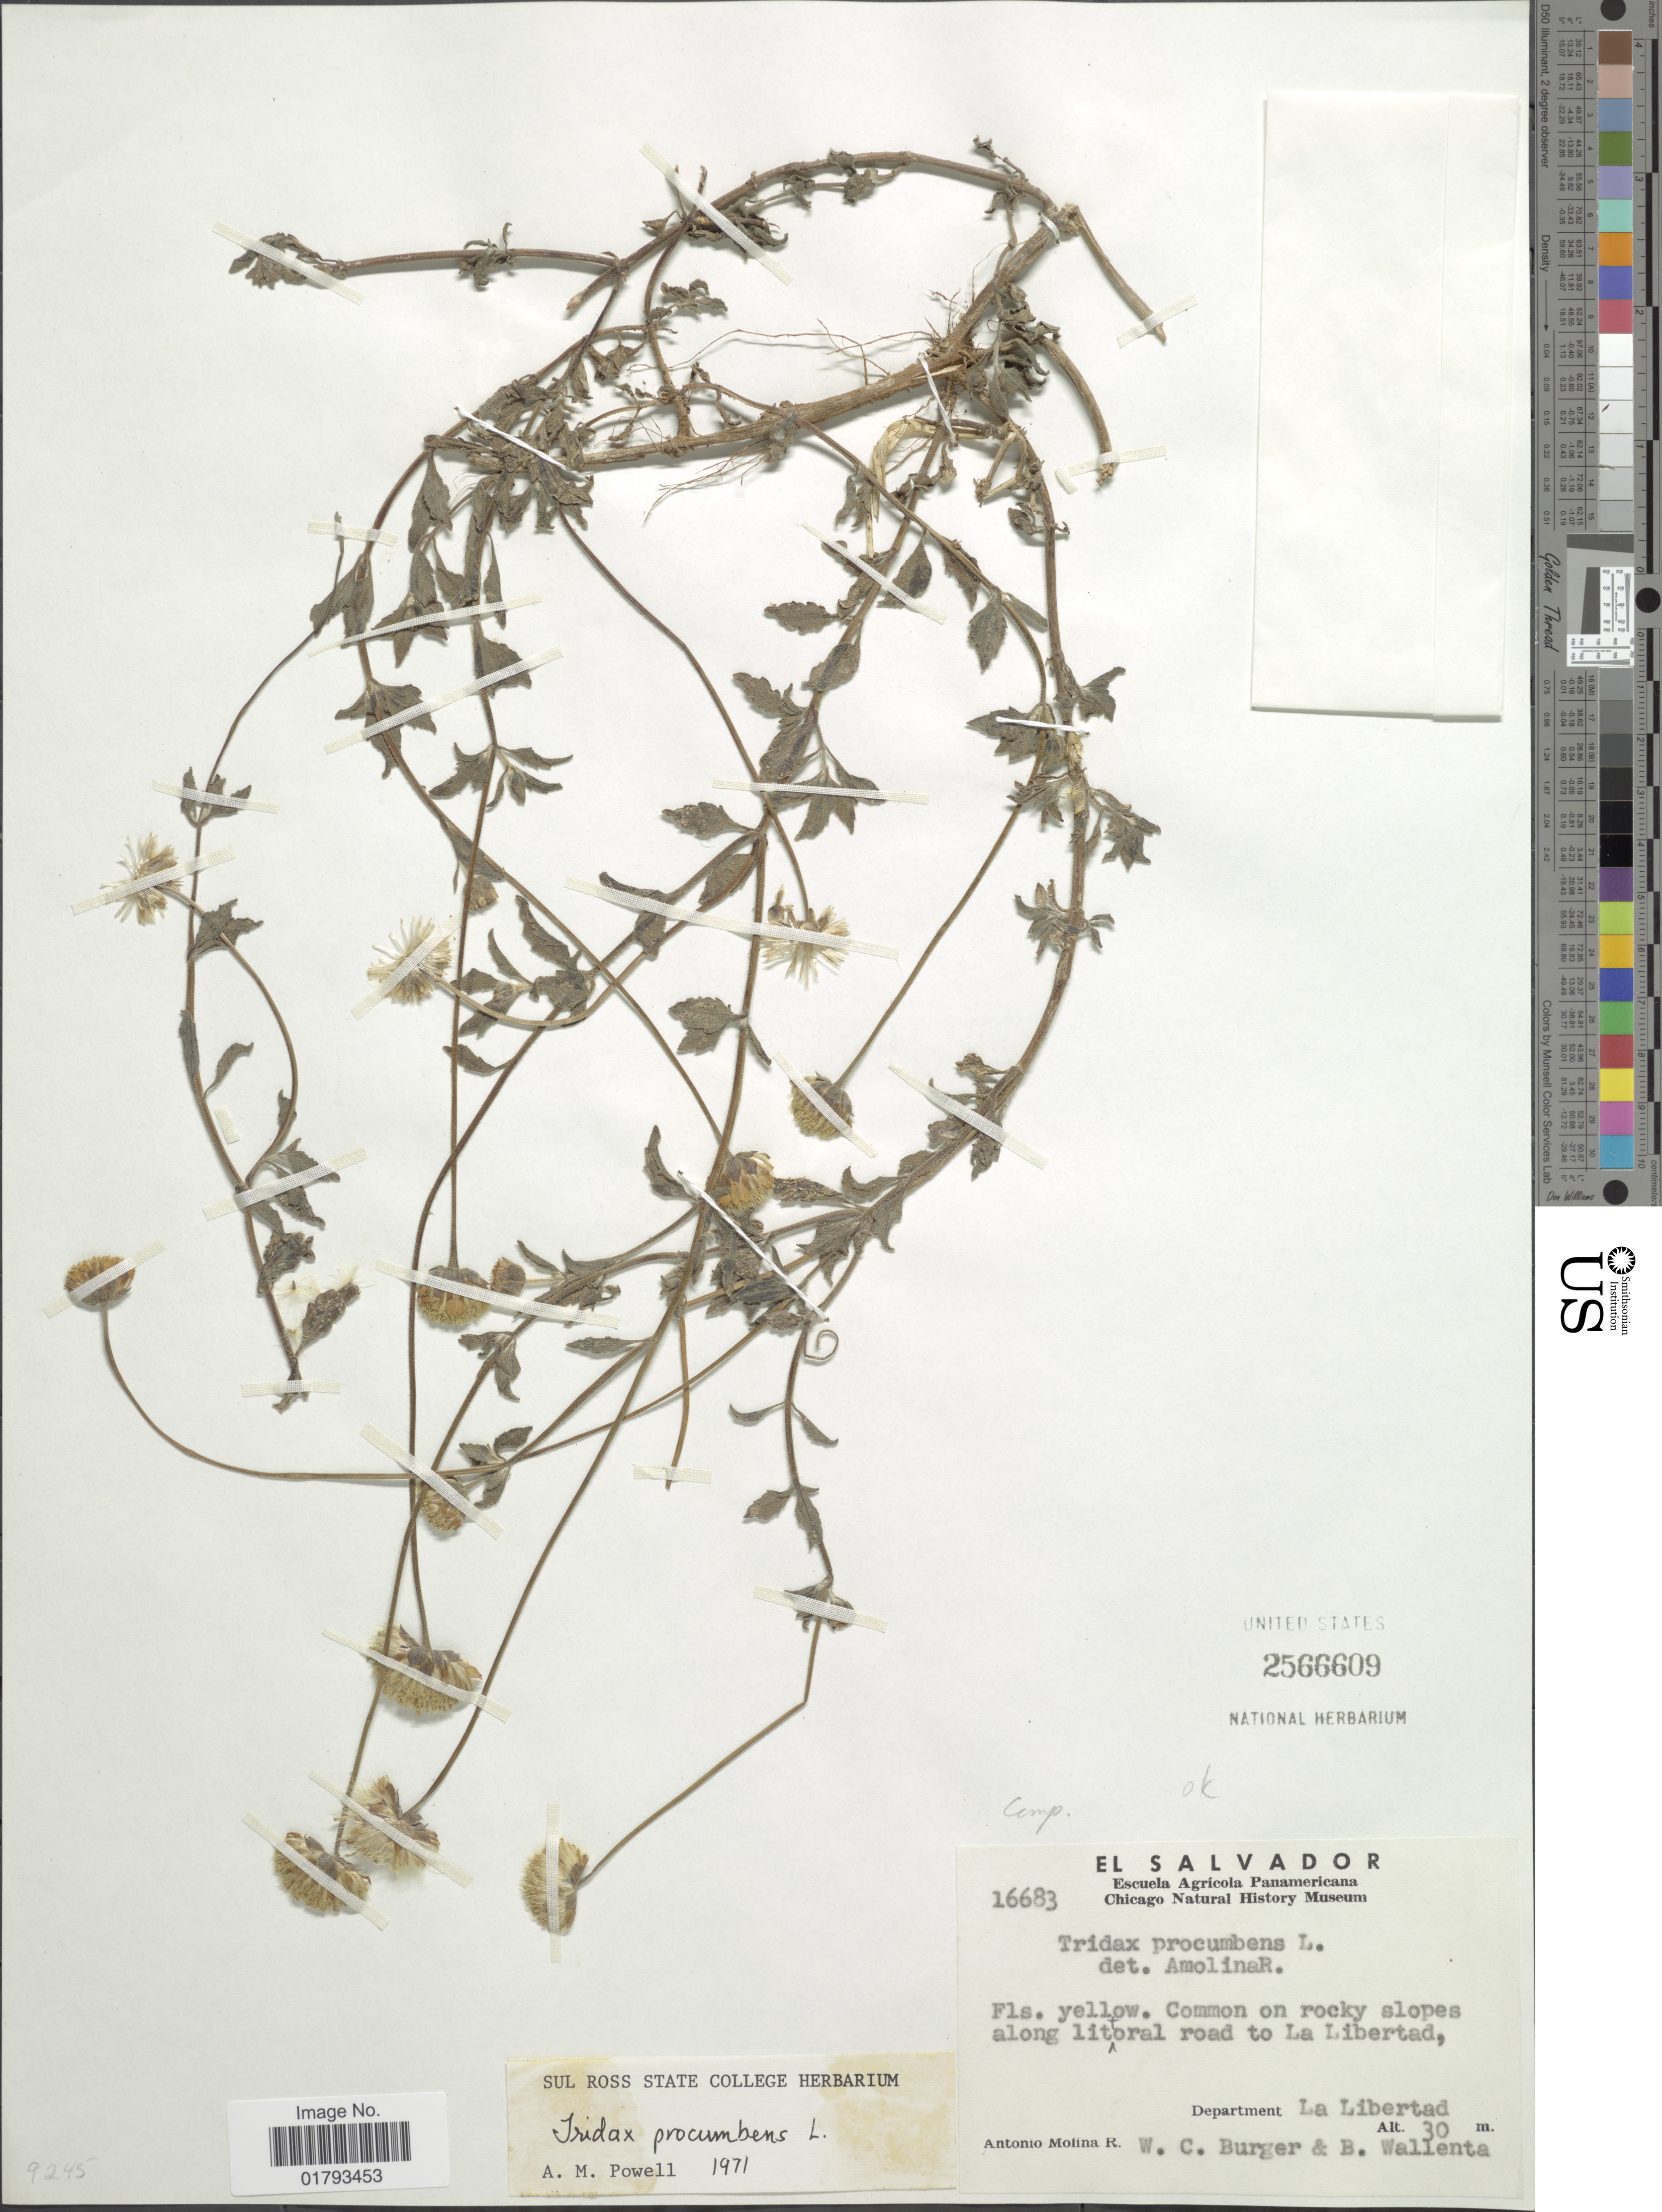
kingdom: Plantae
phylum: Tracheophyta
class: Magnoliopsida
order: Asterales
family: Asteraceae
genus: Tridax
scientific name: Tridax procumbens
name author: L.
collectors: A. Molina R., W. Burger & B. Wallenta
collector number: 16683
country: El Salvador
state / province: La Libertad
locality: On rocky slopes along littoral road to La Libertad, Department La Libertad.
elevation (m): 30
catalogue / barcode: US 2566609